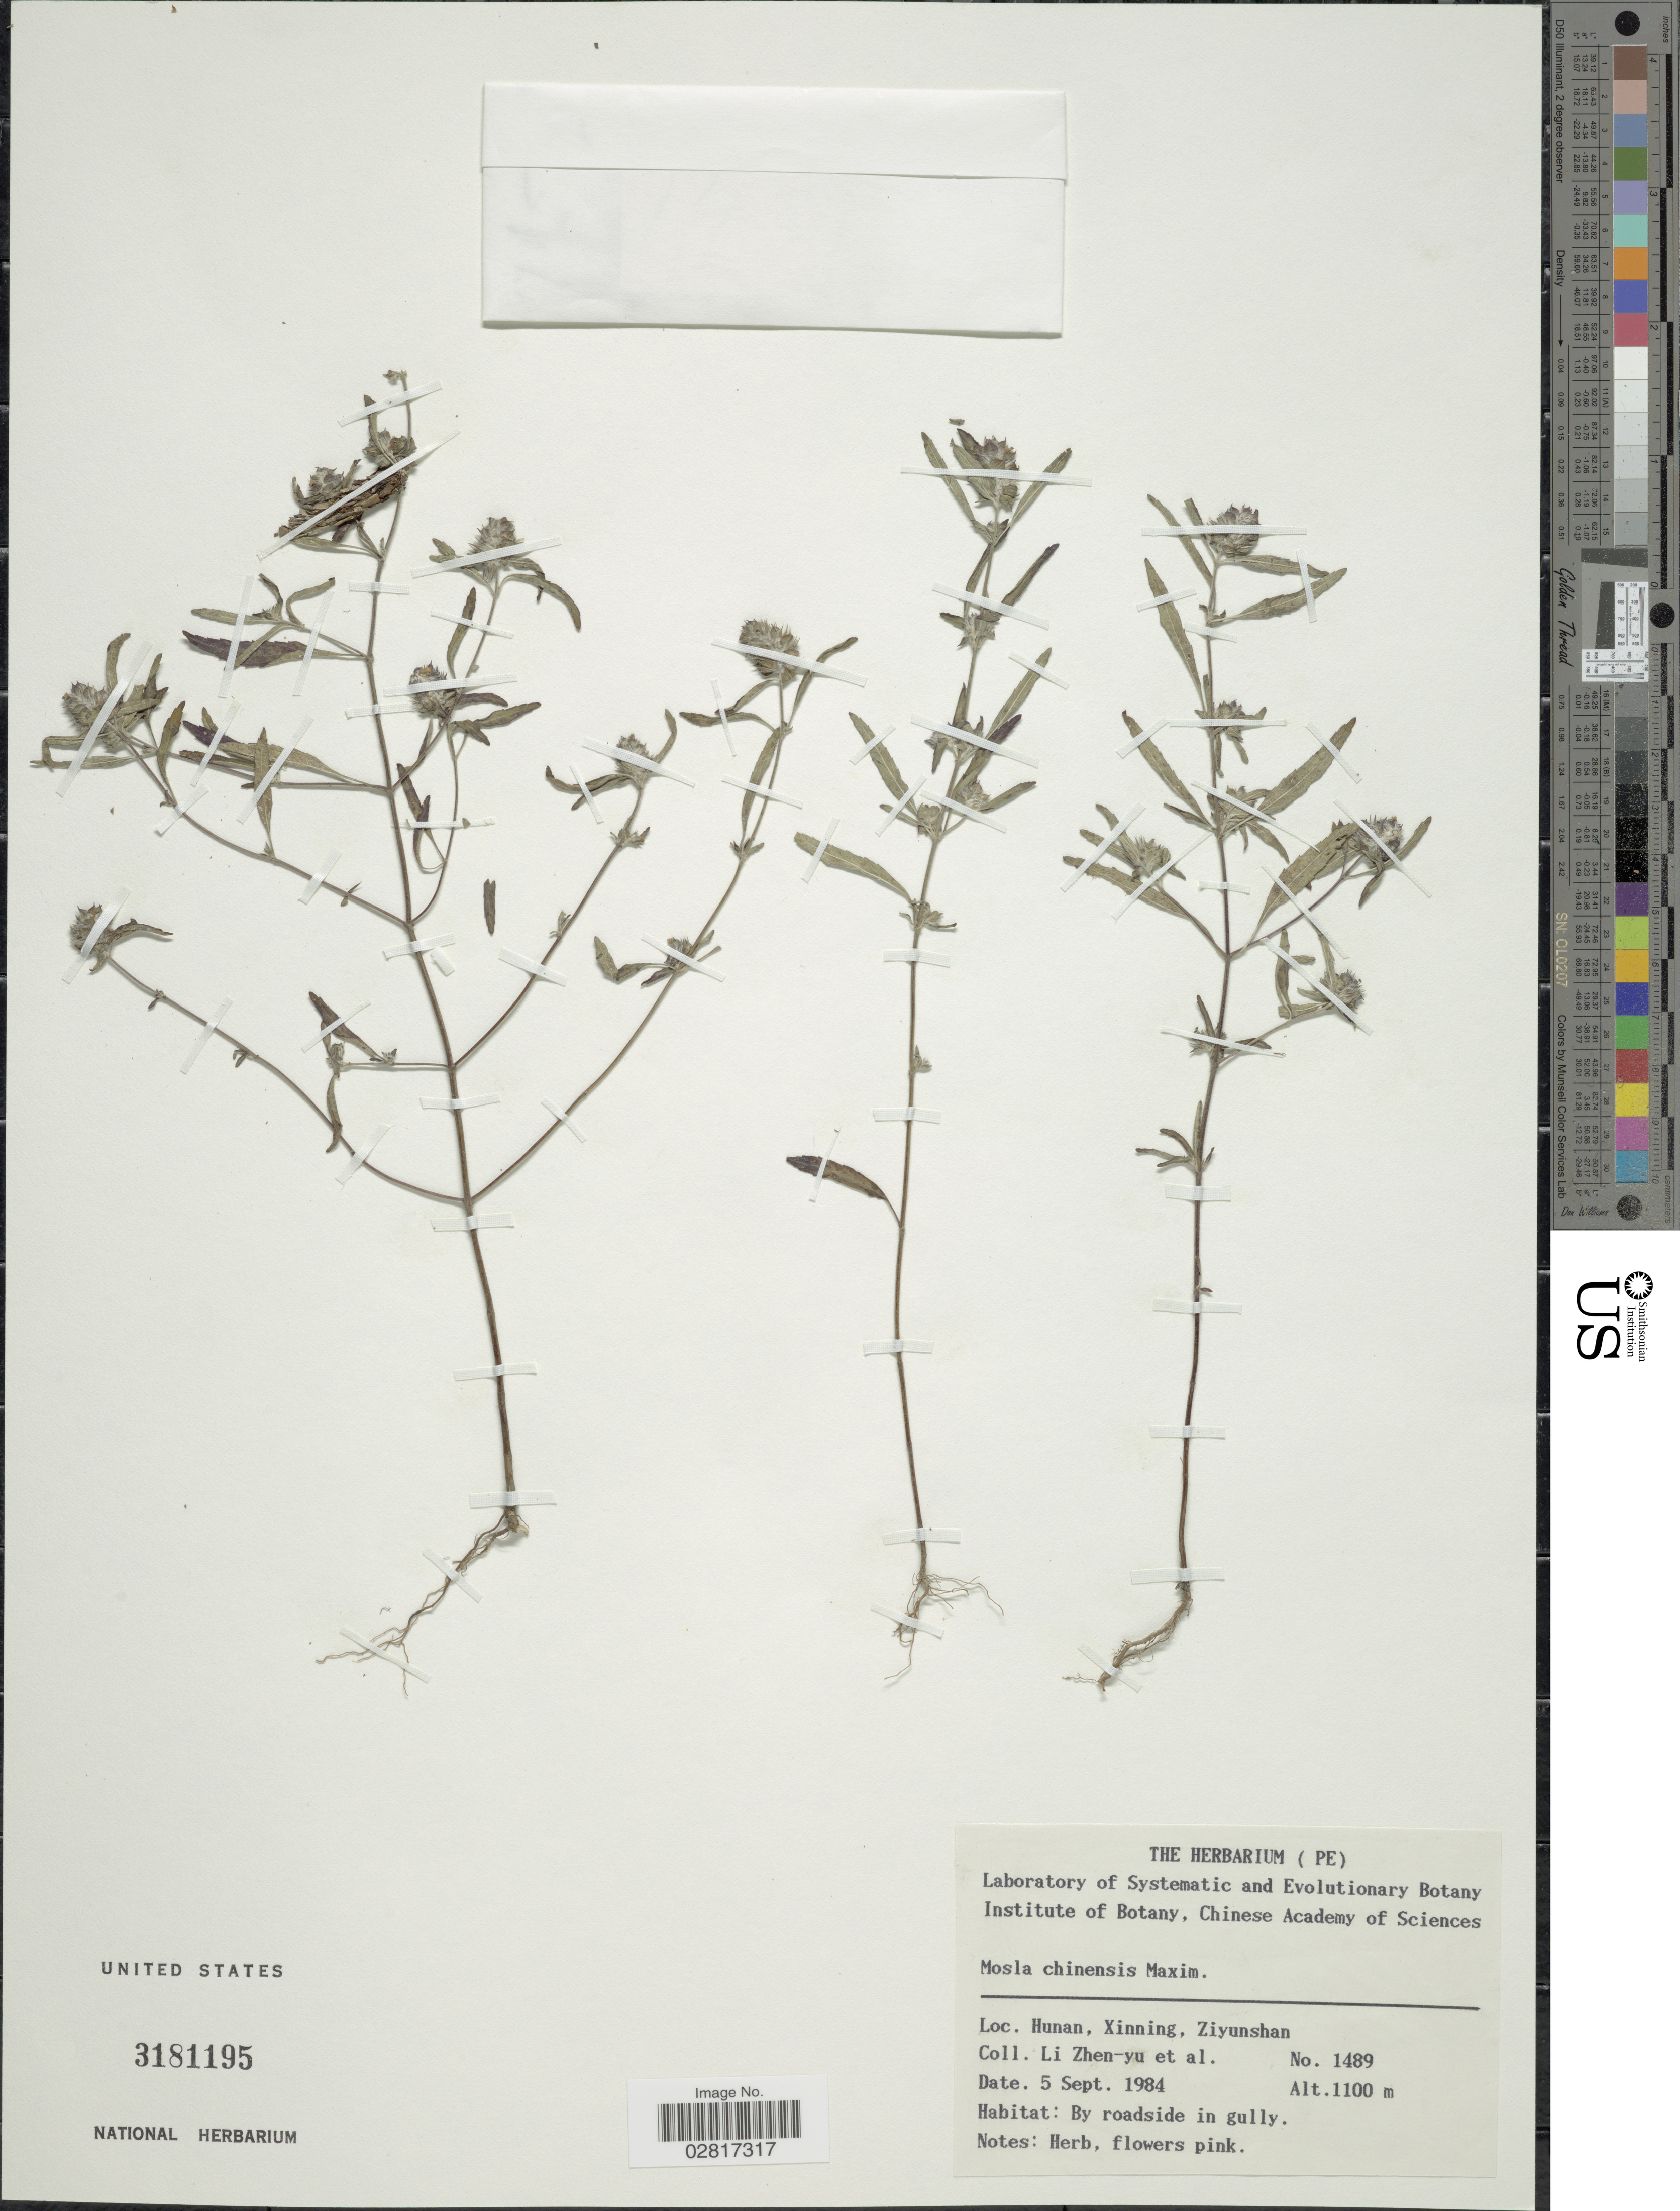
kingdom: Plantae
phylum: Tracheophyta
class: Magnoliopsida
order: Lamiales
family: Lamiaceae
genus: Mosla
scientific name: Mosla chinensis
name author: Maxim.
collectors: Z. Y. Li & et al.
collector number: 1489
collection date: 1984-09-05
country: China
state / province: Hunan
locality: Xinning, Ziyunshan. By roadside in gully.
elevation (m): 1100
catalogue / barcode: US 3181195